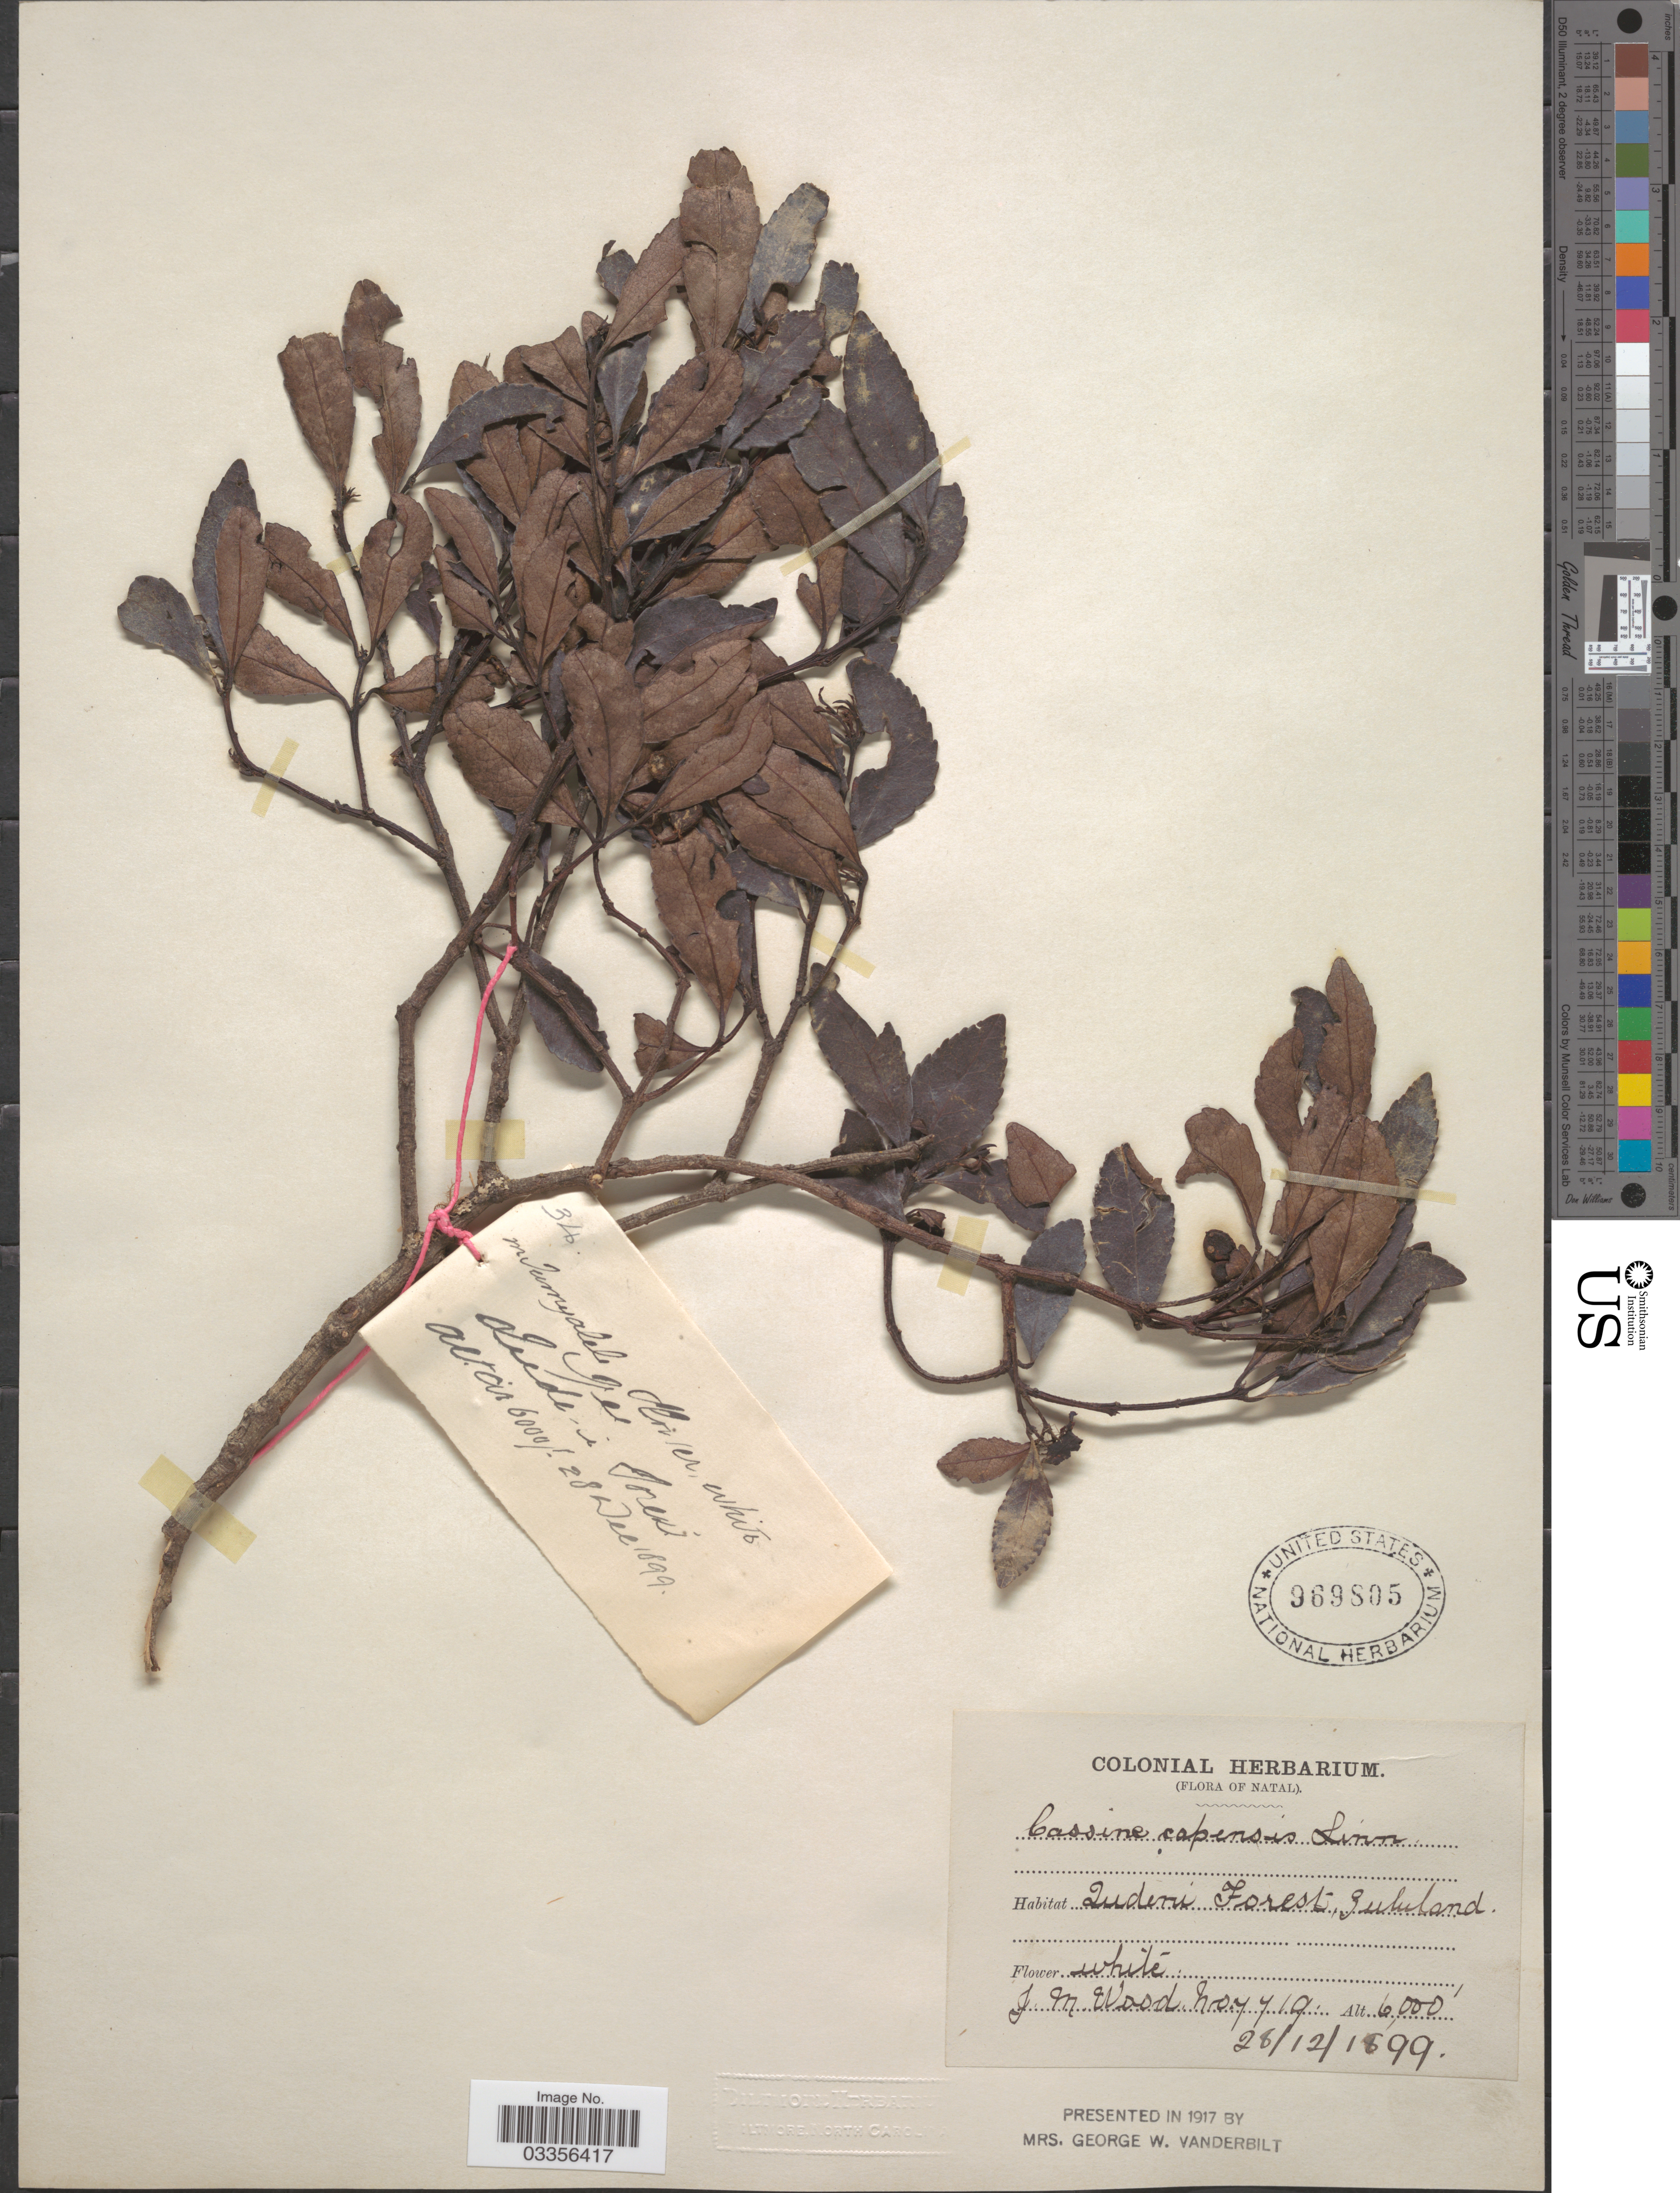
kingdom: Plantae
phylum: Tracheophyta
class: Magnoliopsida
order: Celastrales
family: Celastraceae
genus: Cassine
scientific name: Cassine capensis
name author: L.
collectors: J. M. Wood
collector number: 7719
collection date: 1899-12-28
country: South Africa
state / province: KwaZulu-Natal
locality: Natal. Qudeni Forest, Zululand.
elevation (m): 1829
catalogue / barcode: US 969805